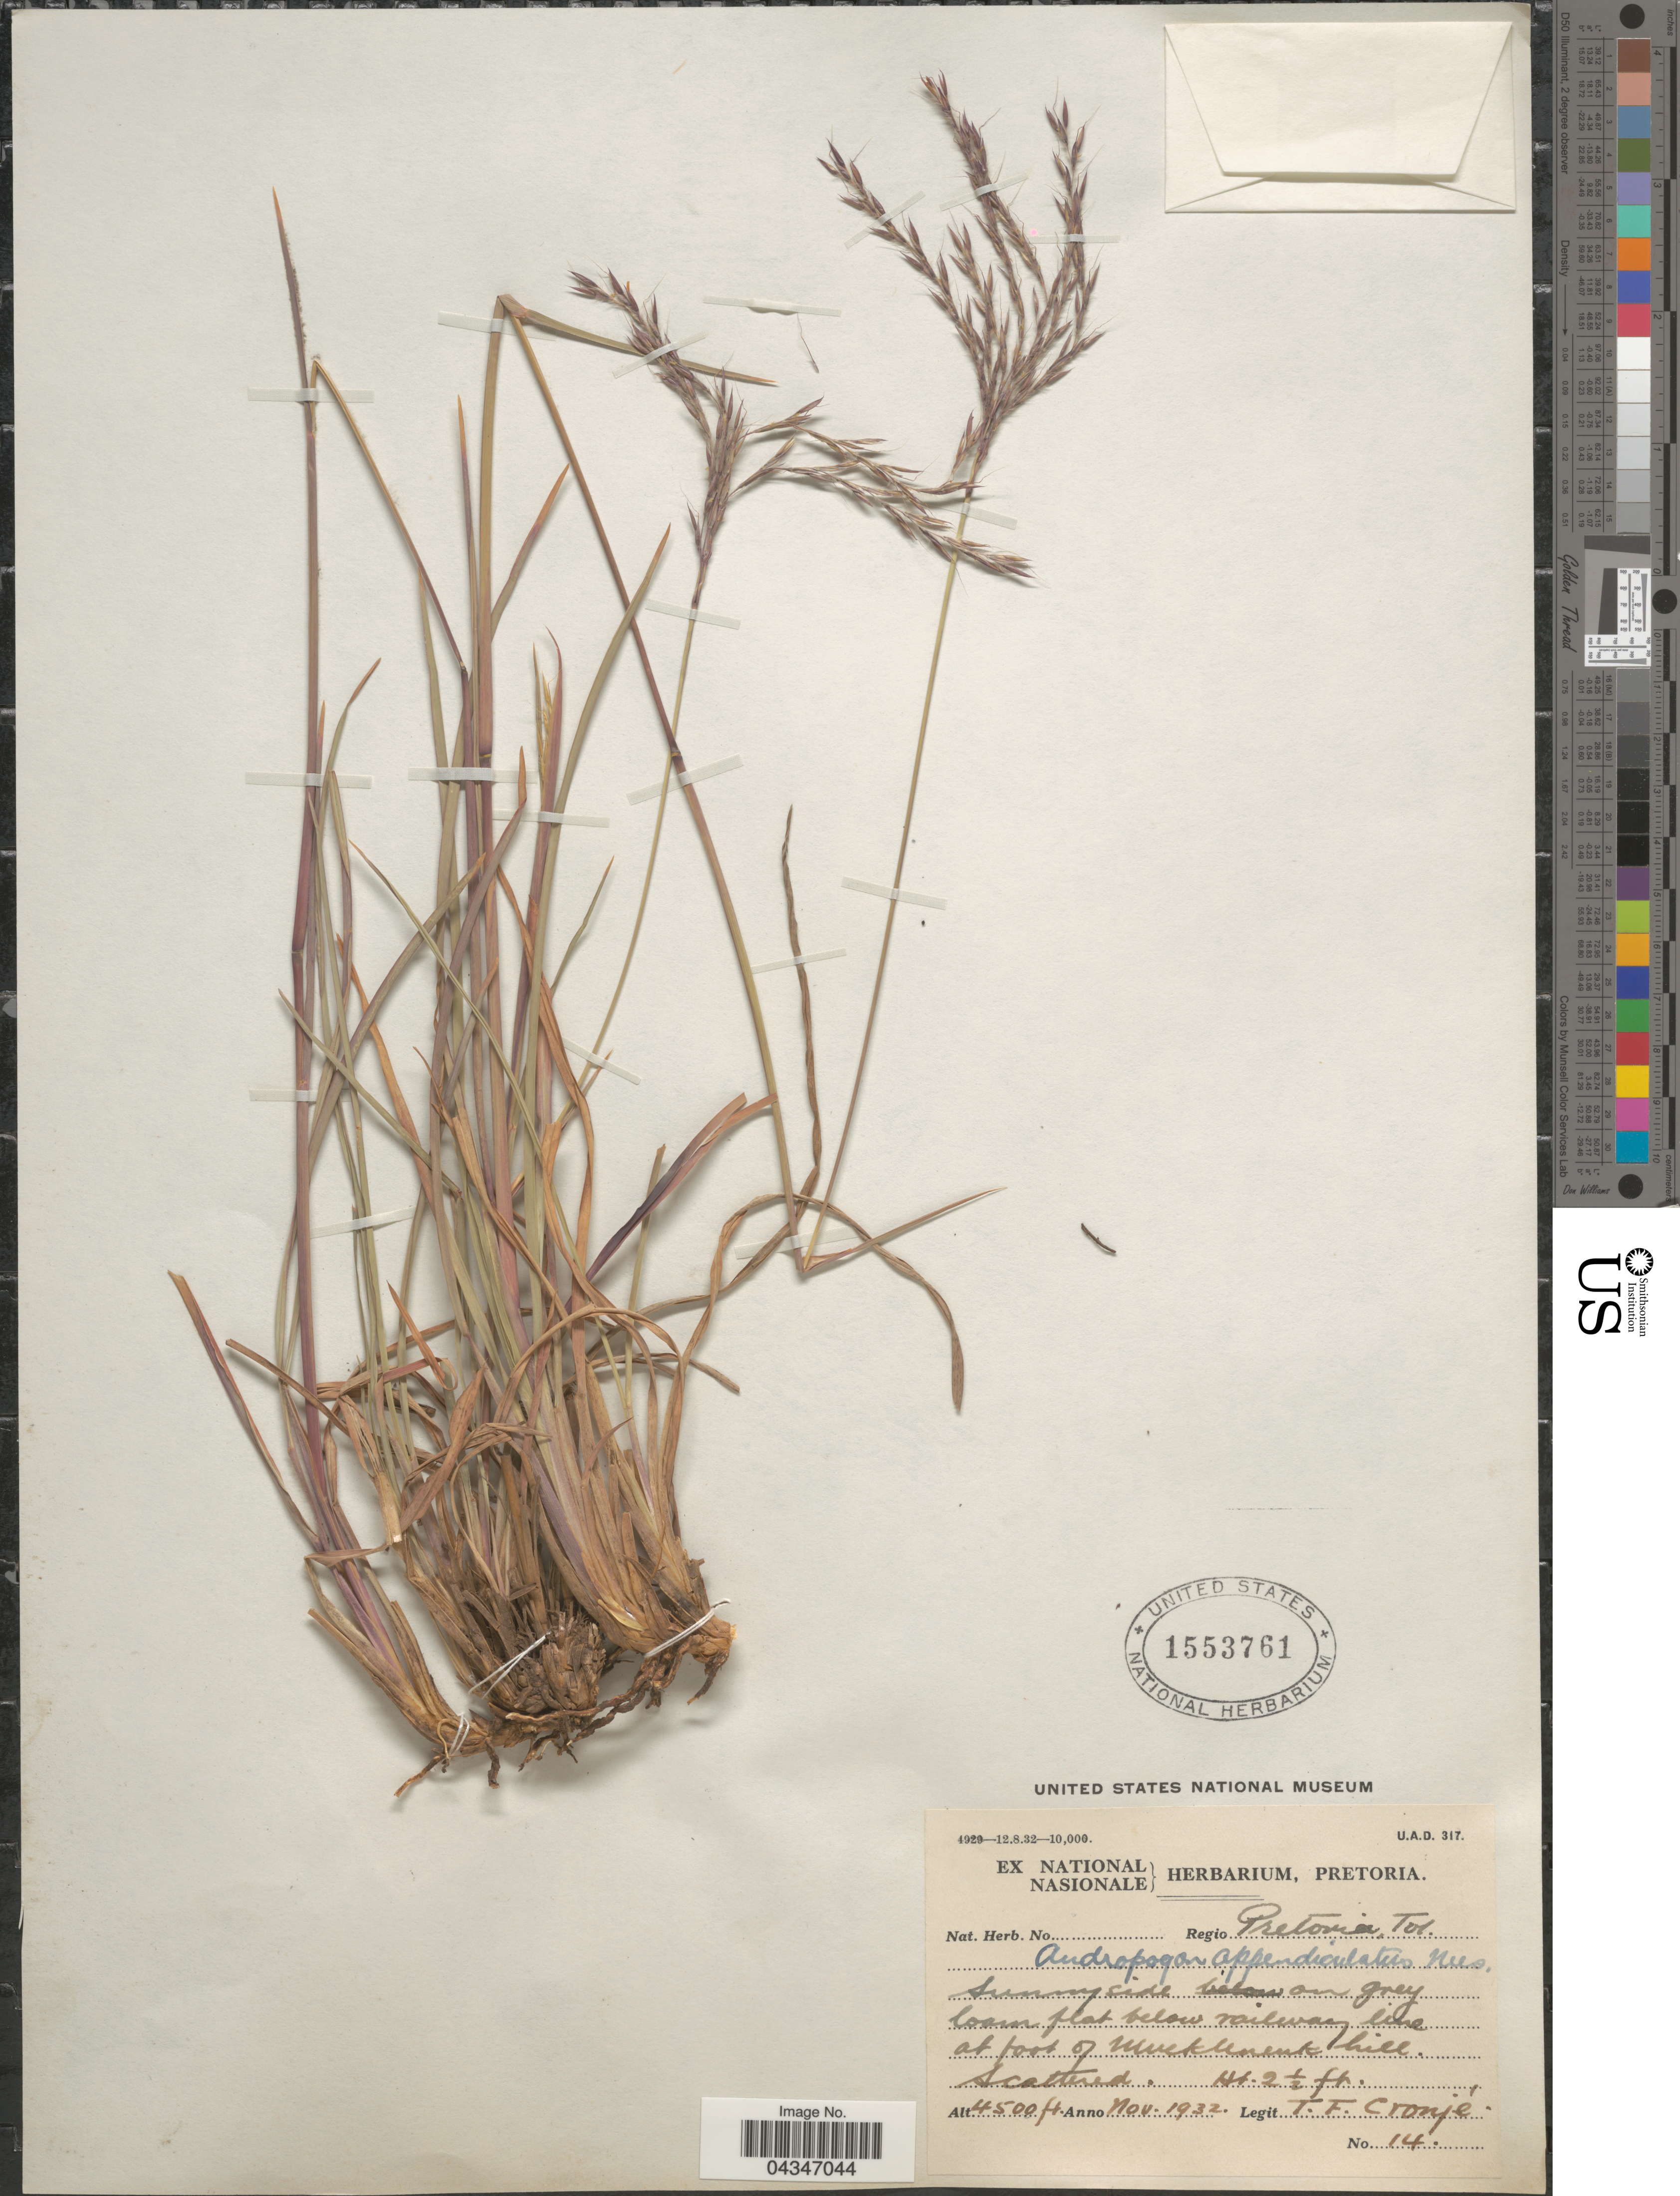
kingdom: Plantae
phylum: Tracheophyta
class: Liliopsida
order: Poales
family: Poaceae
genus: Andropogon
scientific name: Andropogon appendiculatus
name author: Nees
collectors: T. Cronje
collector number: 14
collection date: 1932-11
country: South Africa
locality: Regio Pretoria, Tvl. Below railway line at foot of Muckleneuk hill.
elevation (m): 1372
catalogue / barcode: US 1553761